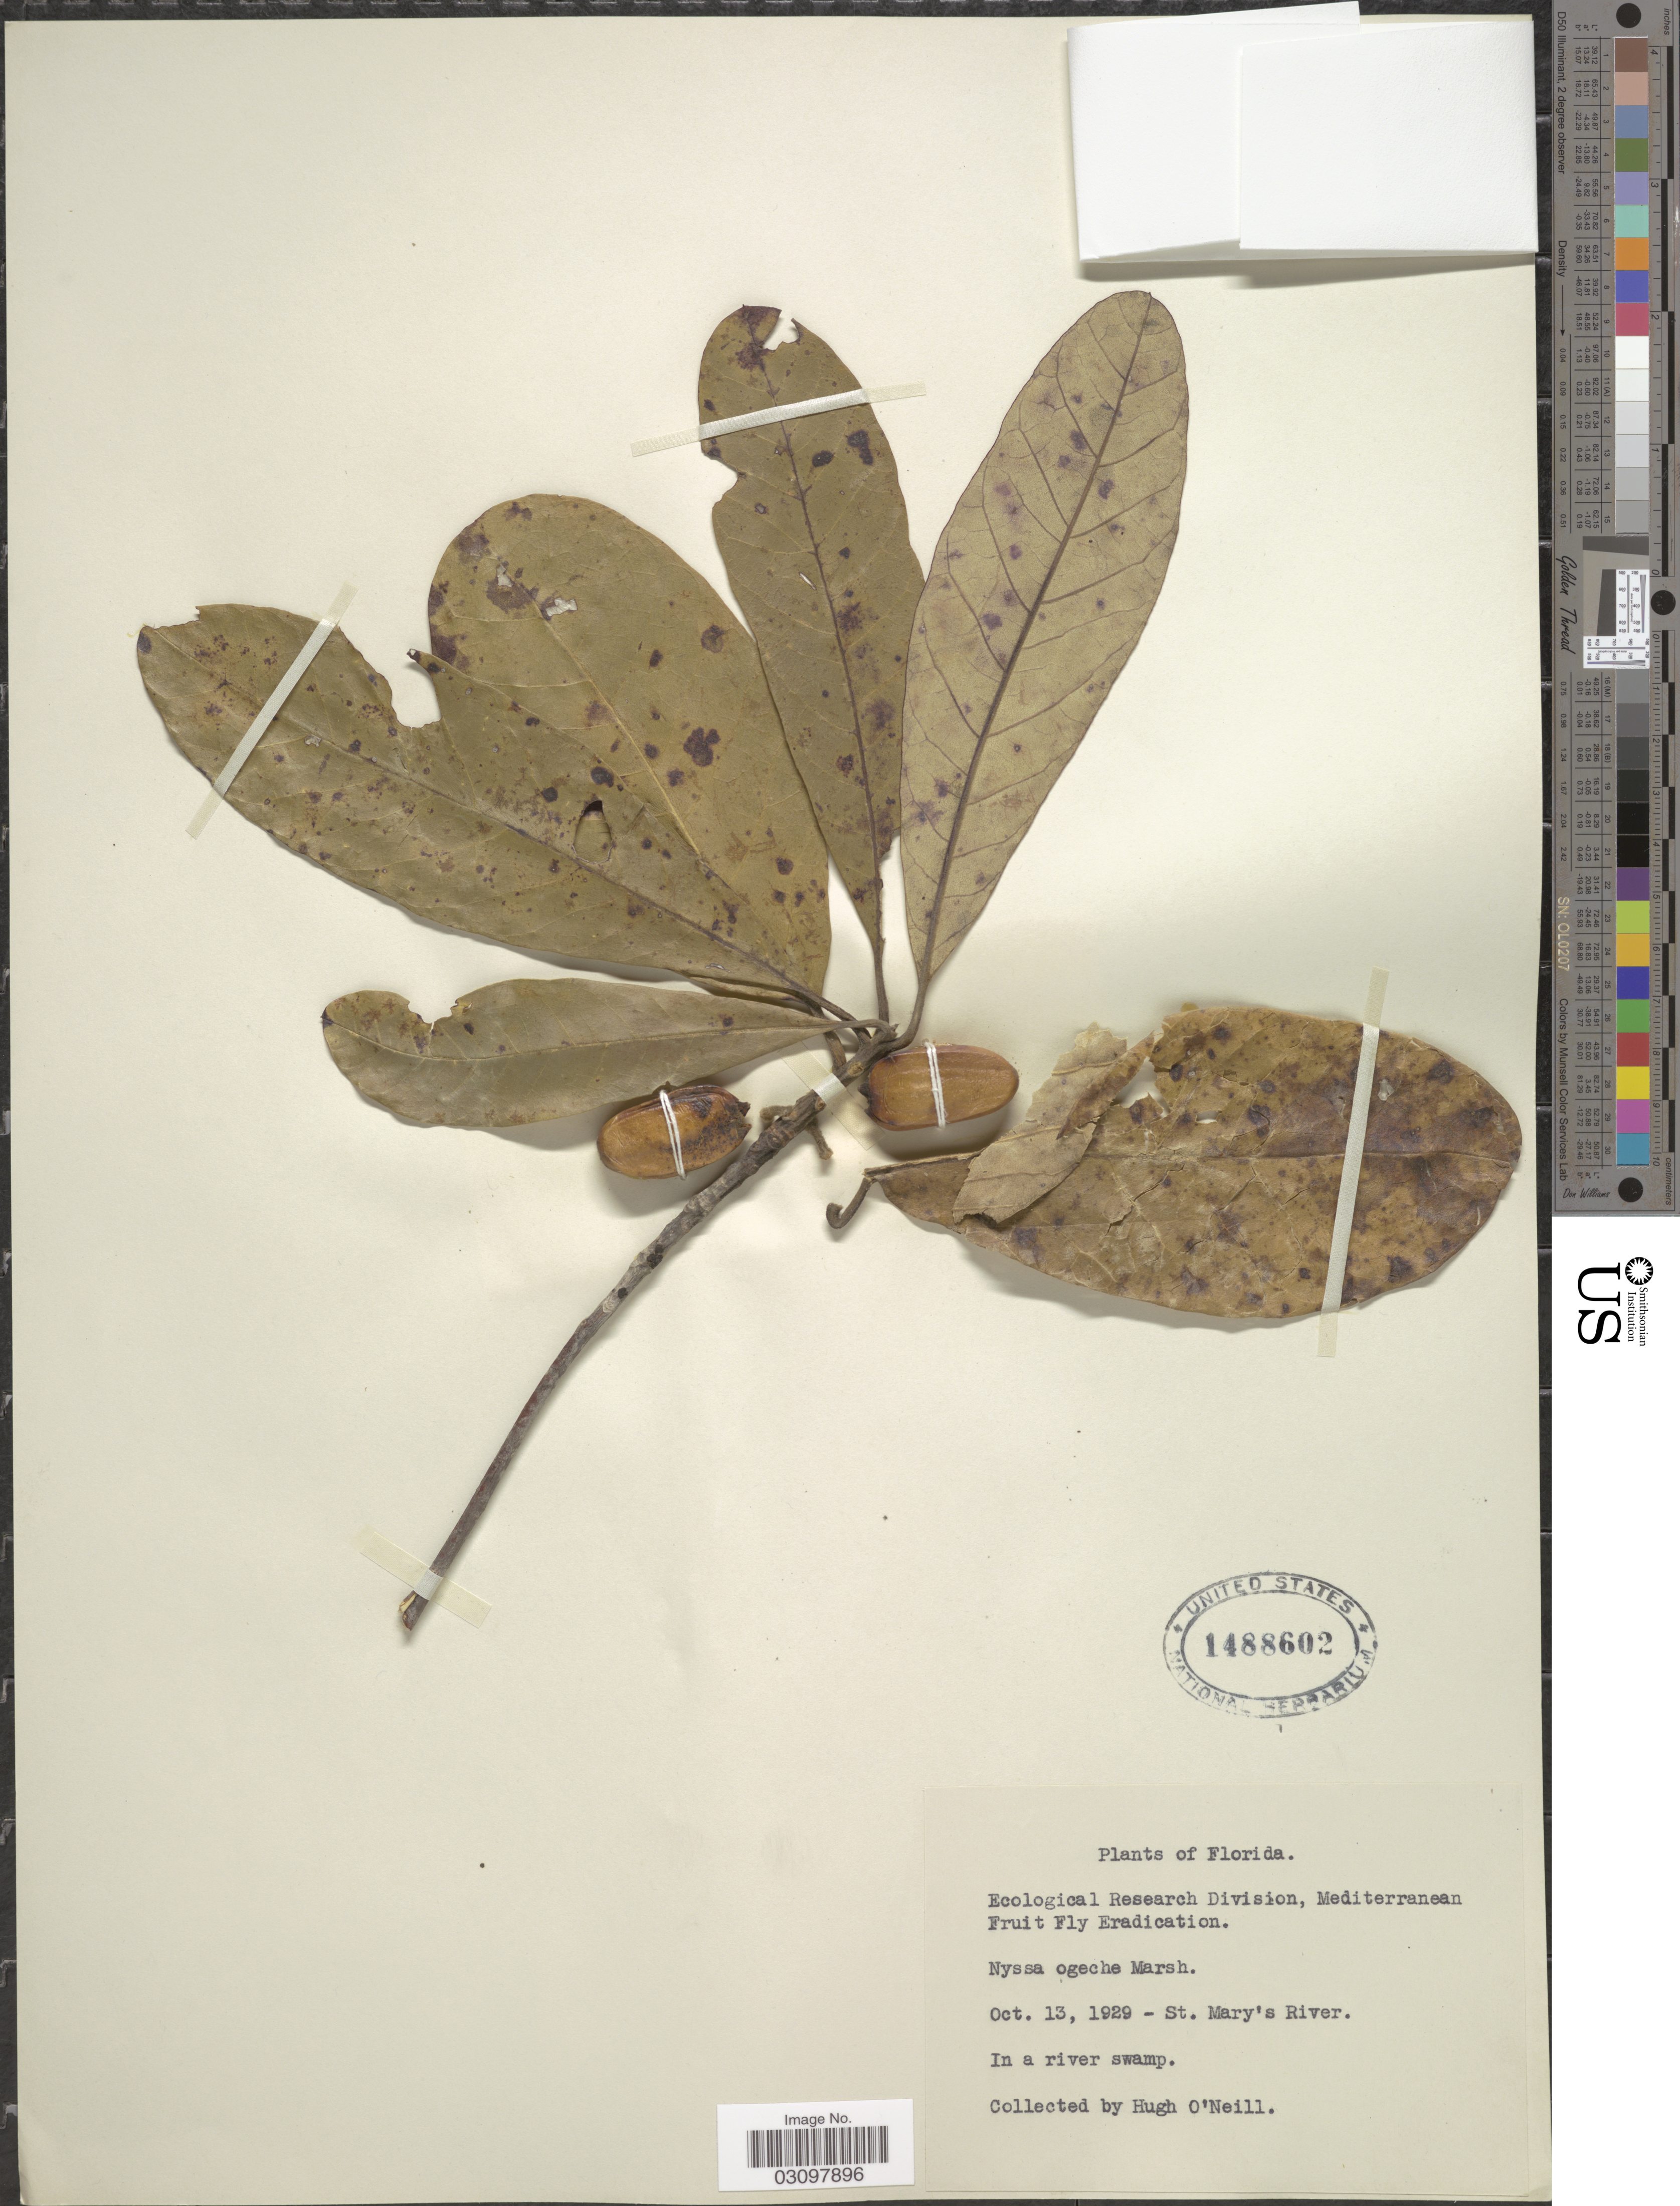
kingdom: Plantae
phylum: Tracheophyta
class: Magnoliopsida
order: Cornales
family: Nyssaceae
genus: Nyssa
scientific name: Nyssa ogeche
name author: W. Bartram ex Marshall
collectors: H. O'Neill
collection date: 1929-10-13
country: United States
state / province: Florida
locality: St. Mary's River.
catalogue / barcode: US 1488602